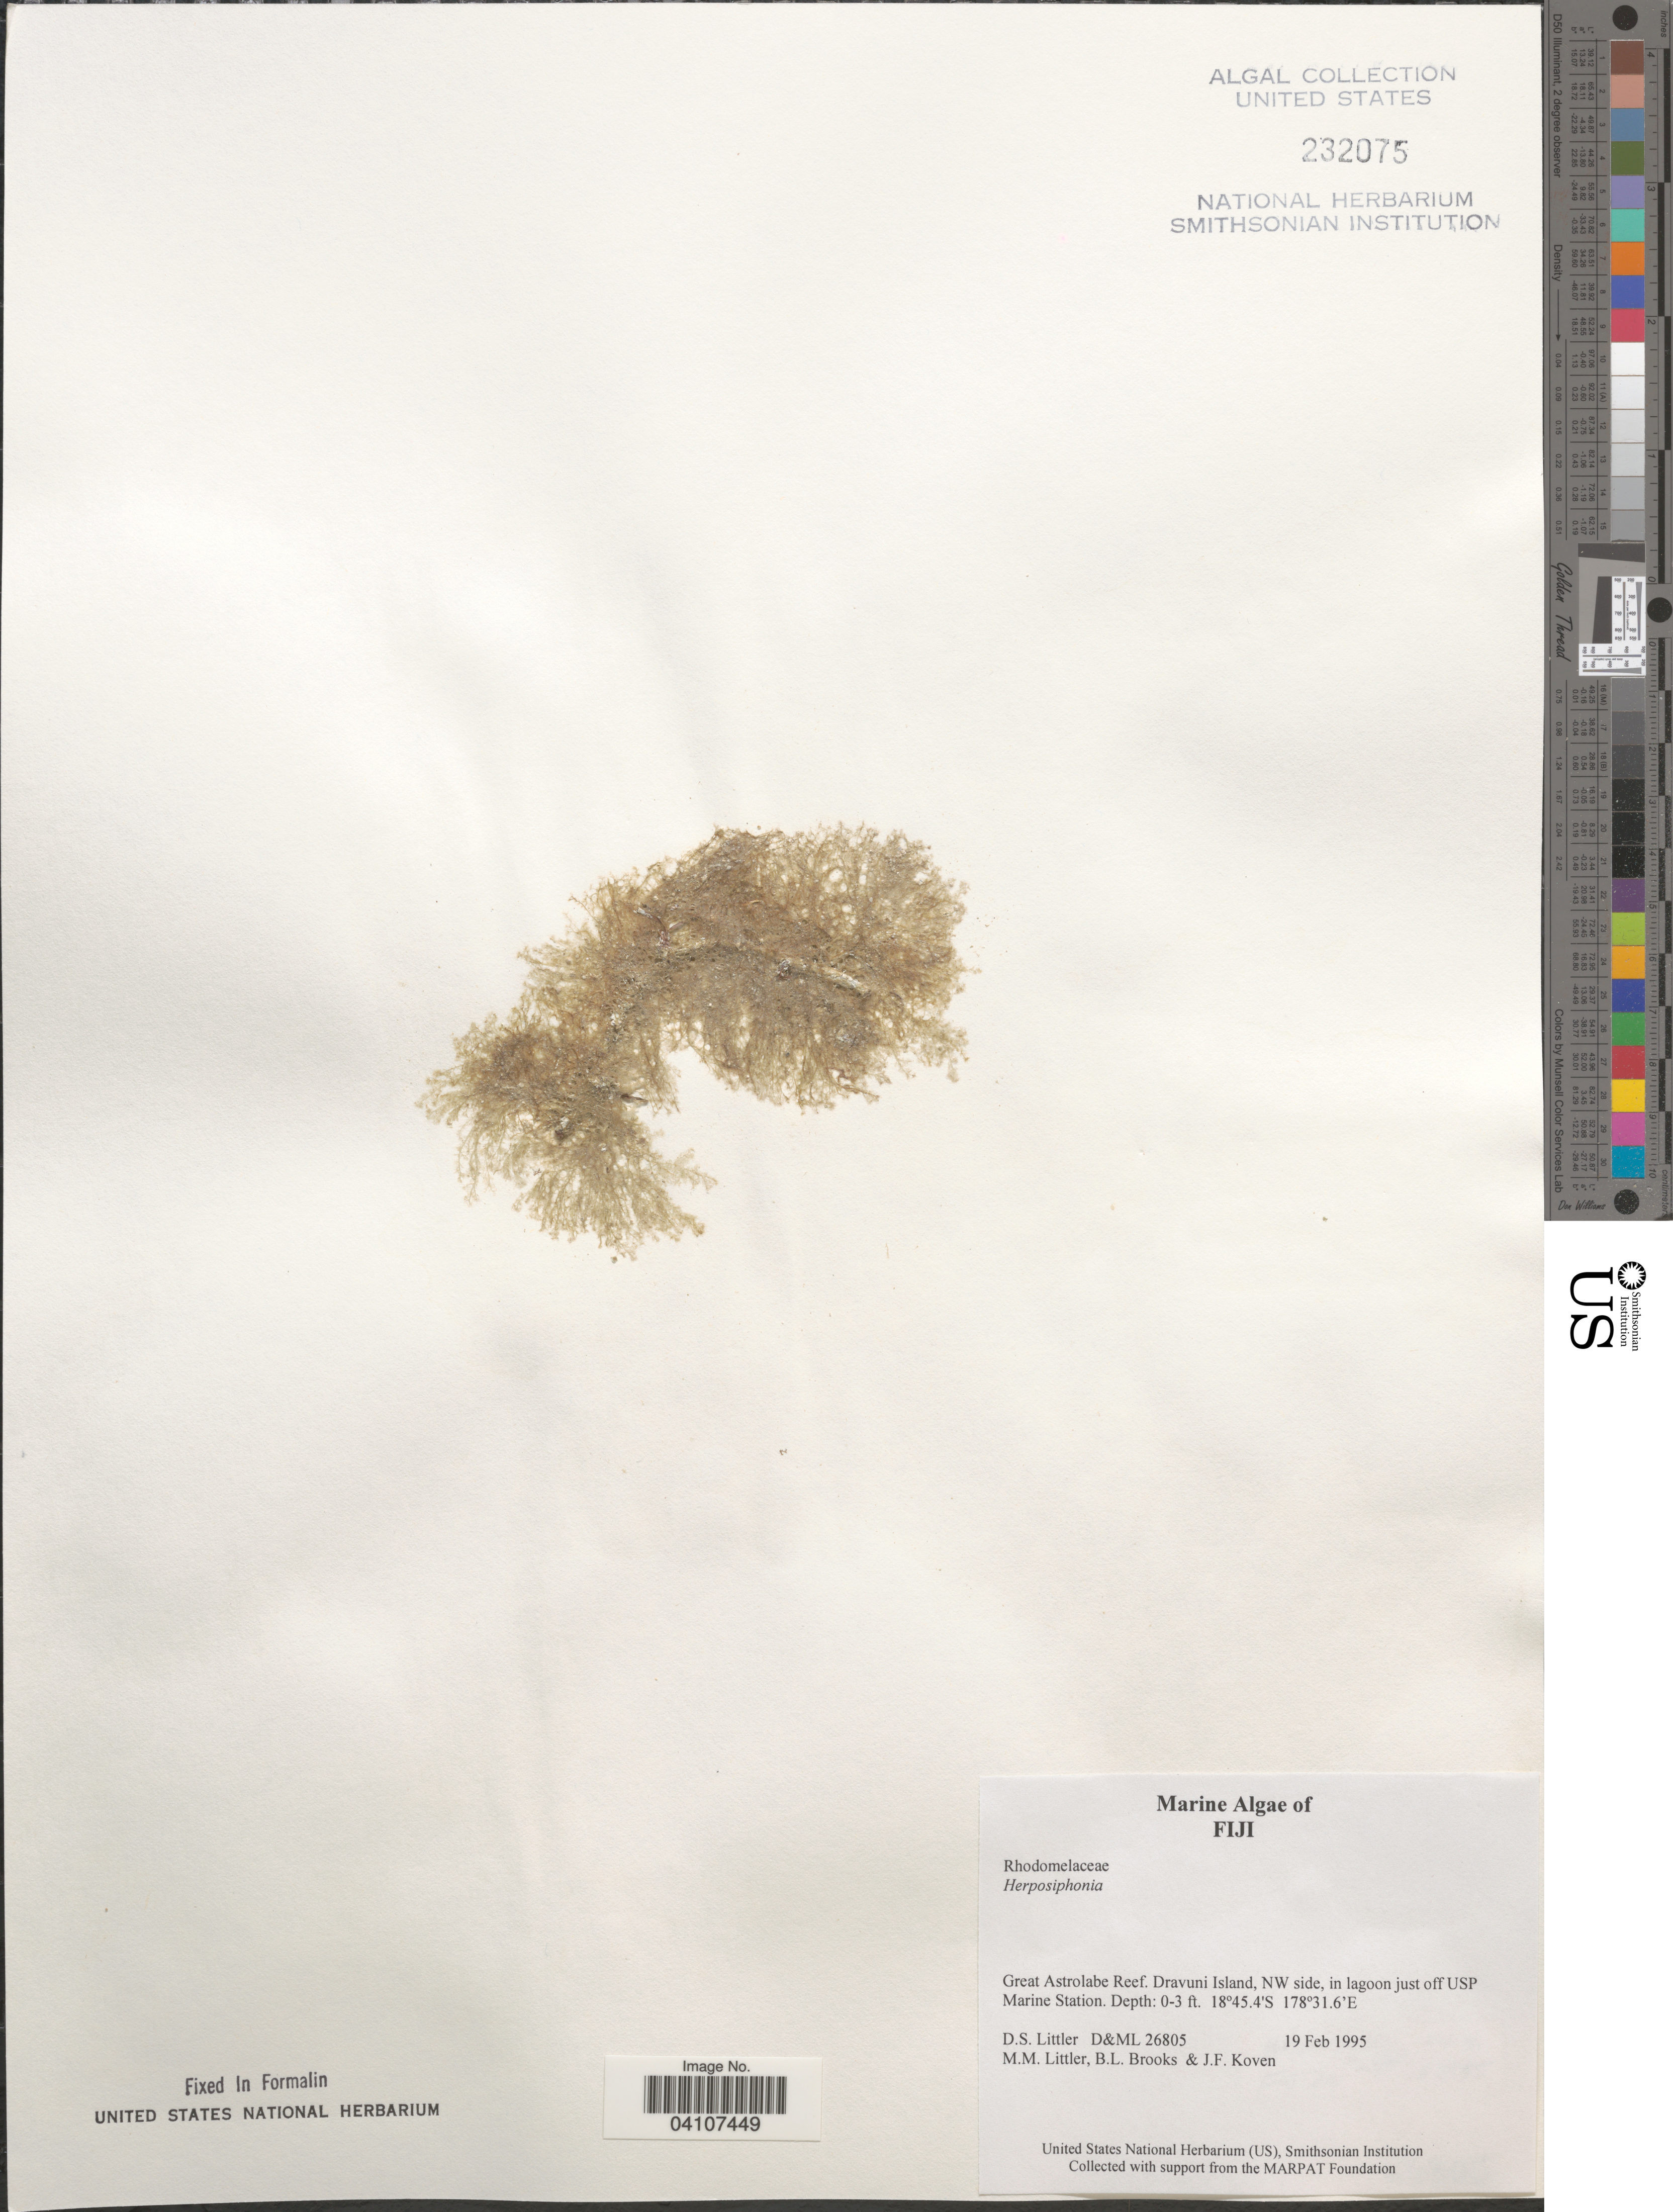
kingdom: Plantae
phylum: Rhodophyta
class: Florideophyceae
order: Ceramiales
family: Rhodomelaceae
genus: Herposiphonia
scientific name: Herposiphonia sp.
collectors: D. S. Littler, B. Brooks & J. Koven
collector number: D&ML 26805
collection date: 1995-02-19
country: Fiji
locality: Great Astrolabe Reef. Dravuni Island, NW side, in lagoon just off USP Marine Station.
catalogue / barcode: US 232075